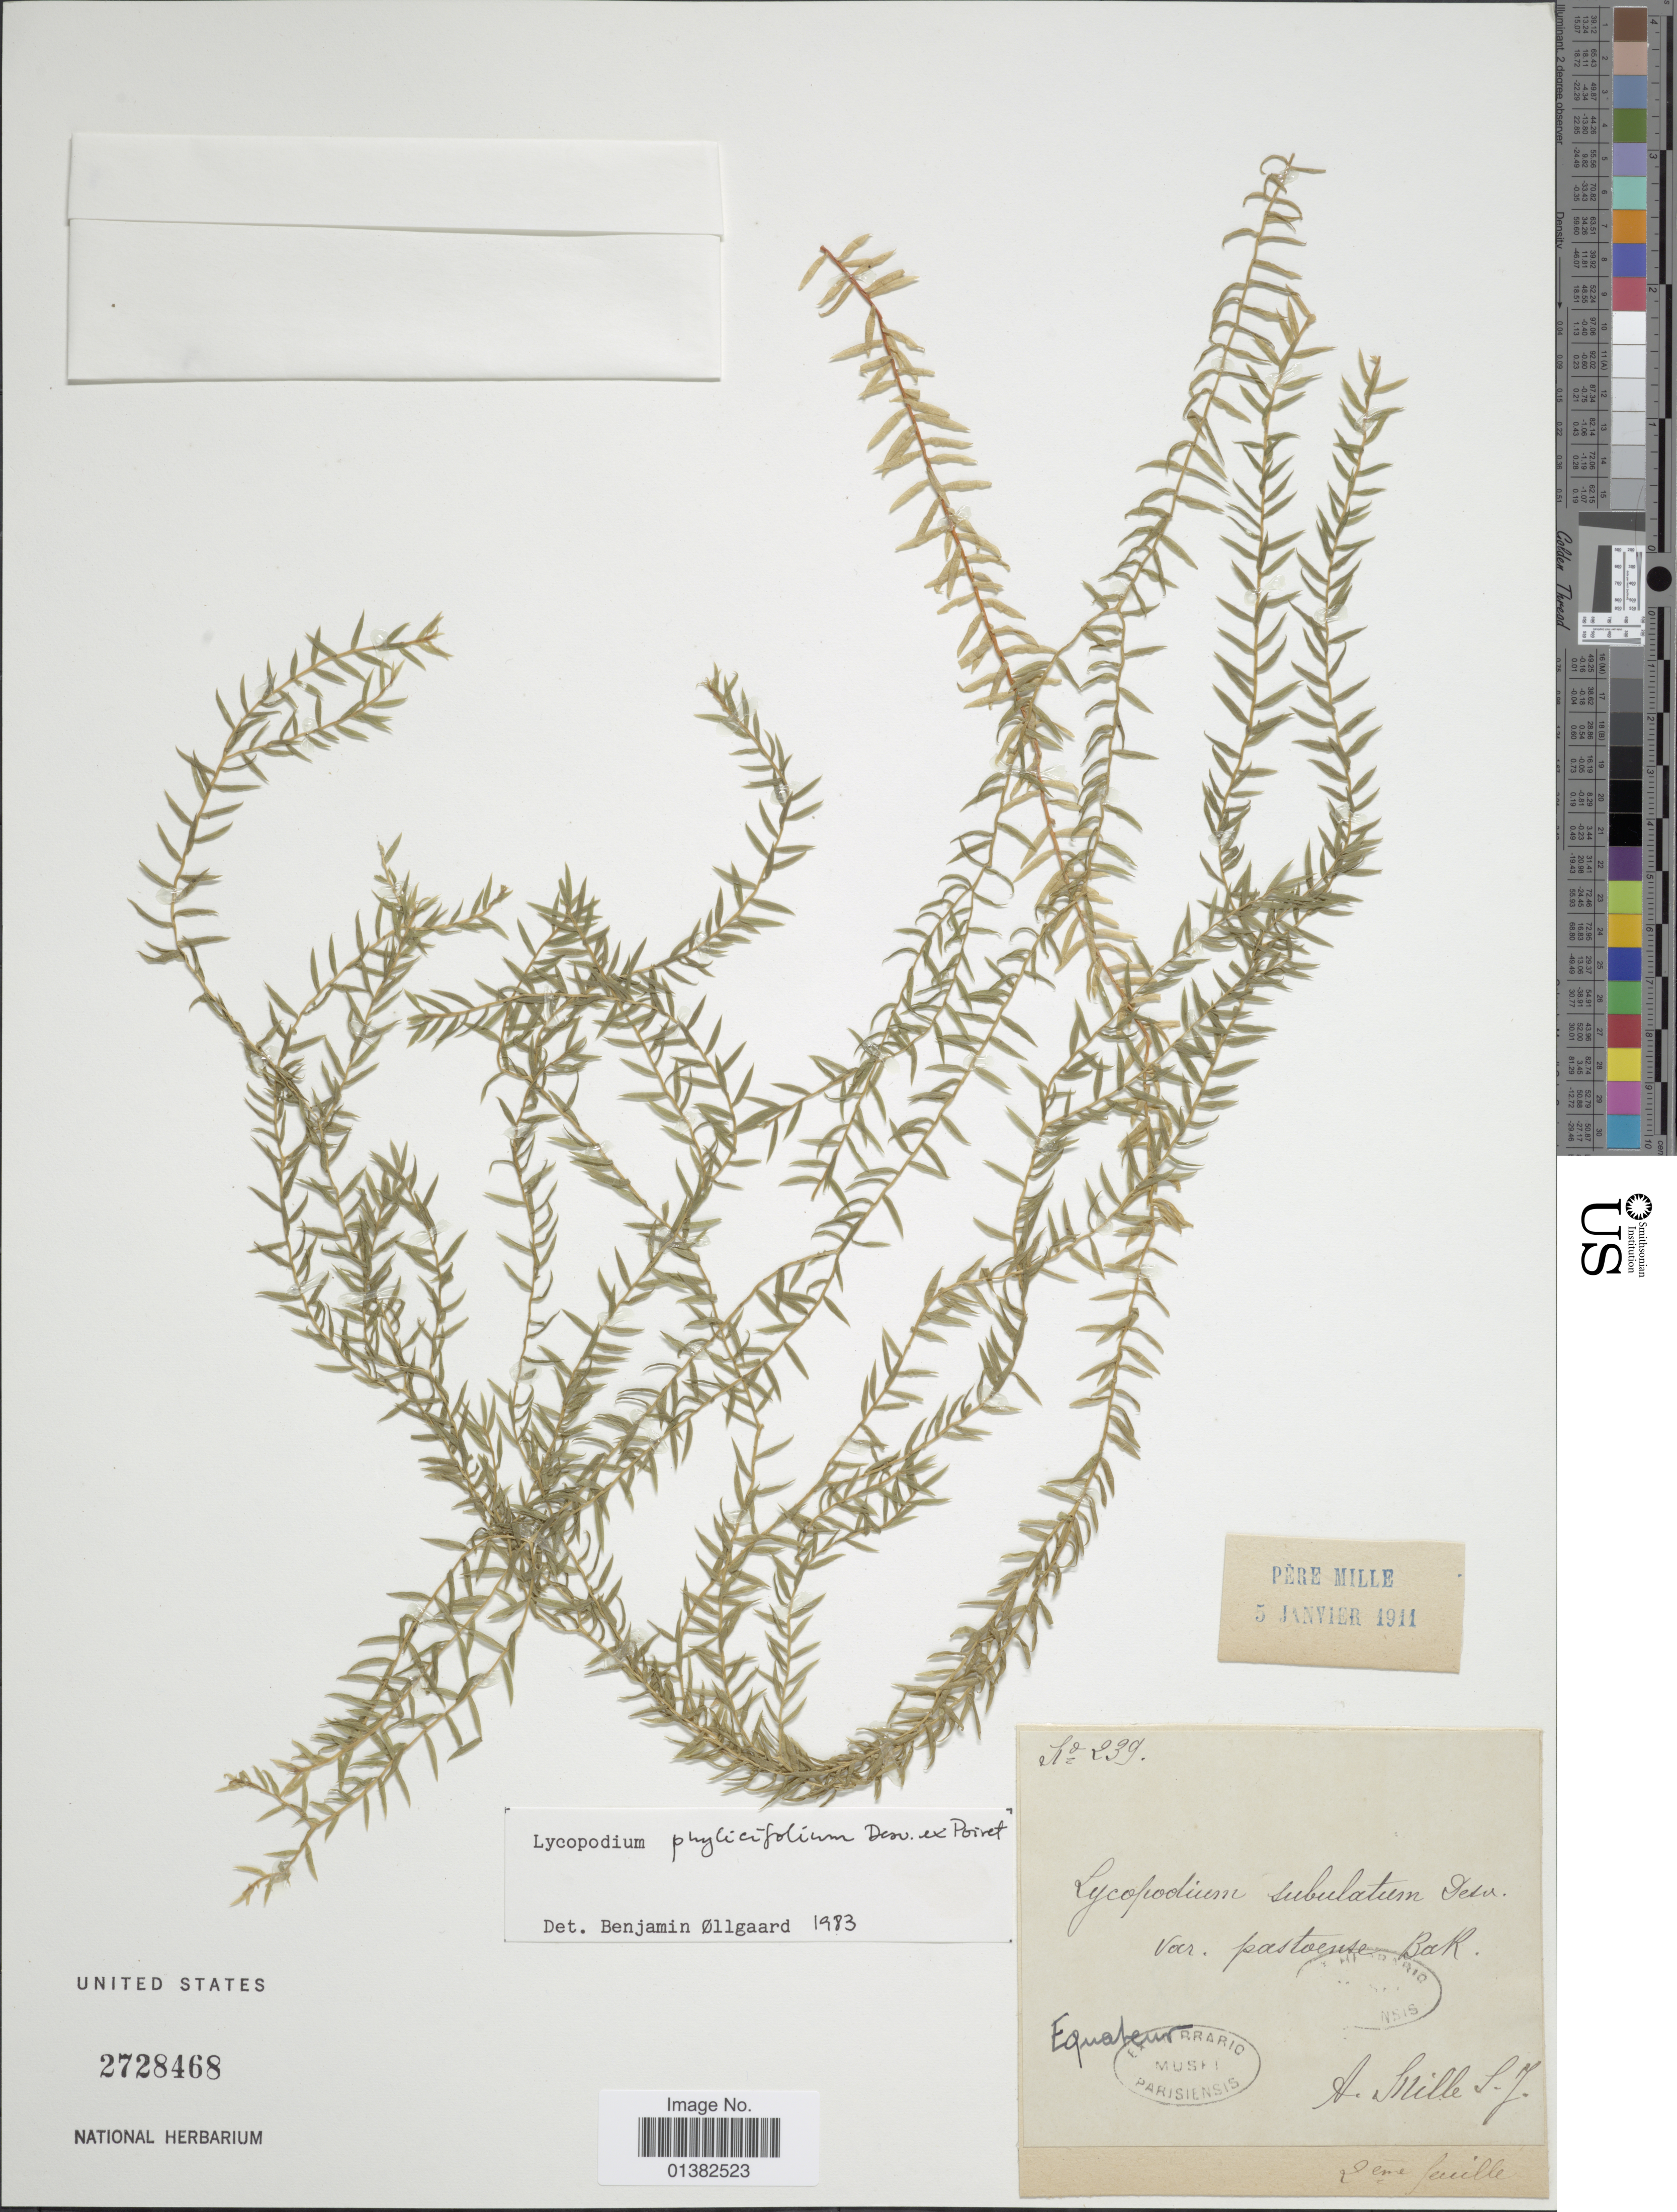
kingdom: Plantae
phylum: Tracheophyta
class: Lycopodiopsida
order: Lycopodiales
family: Lycopodiaceae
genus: Phlegmariurus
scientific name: Phlegmariurus phylicifolius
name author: (Desv. ex Poir.) B. Øllg.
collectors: A. Mille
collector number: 239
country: Ecuador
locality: Equateur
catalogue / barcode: US 2728468